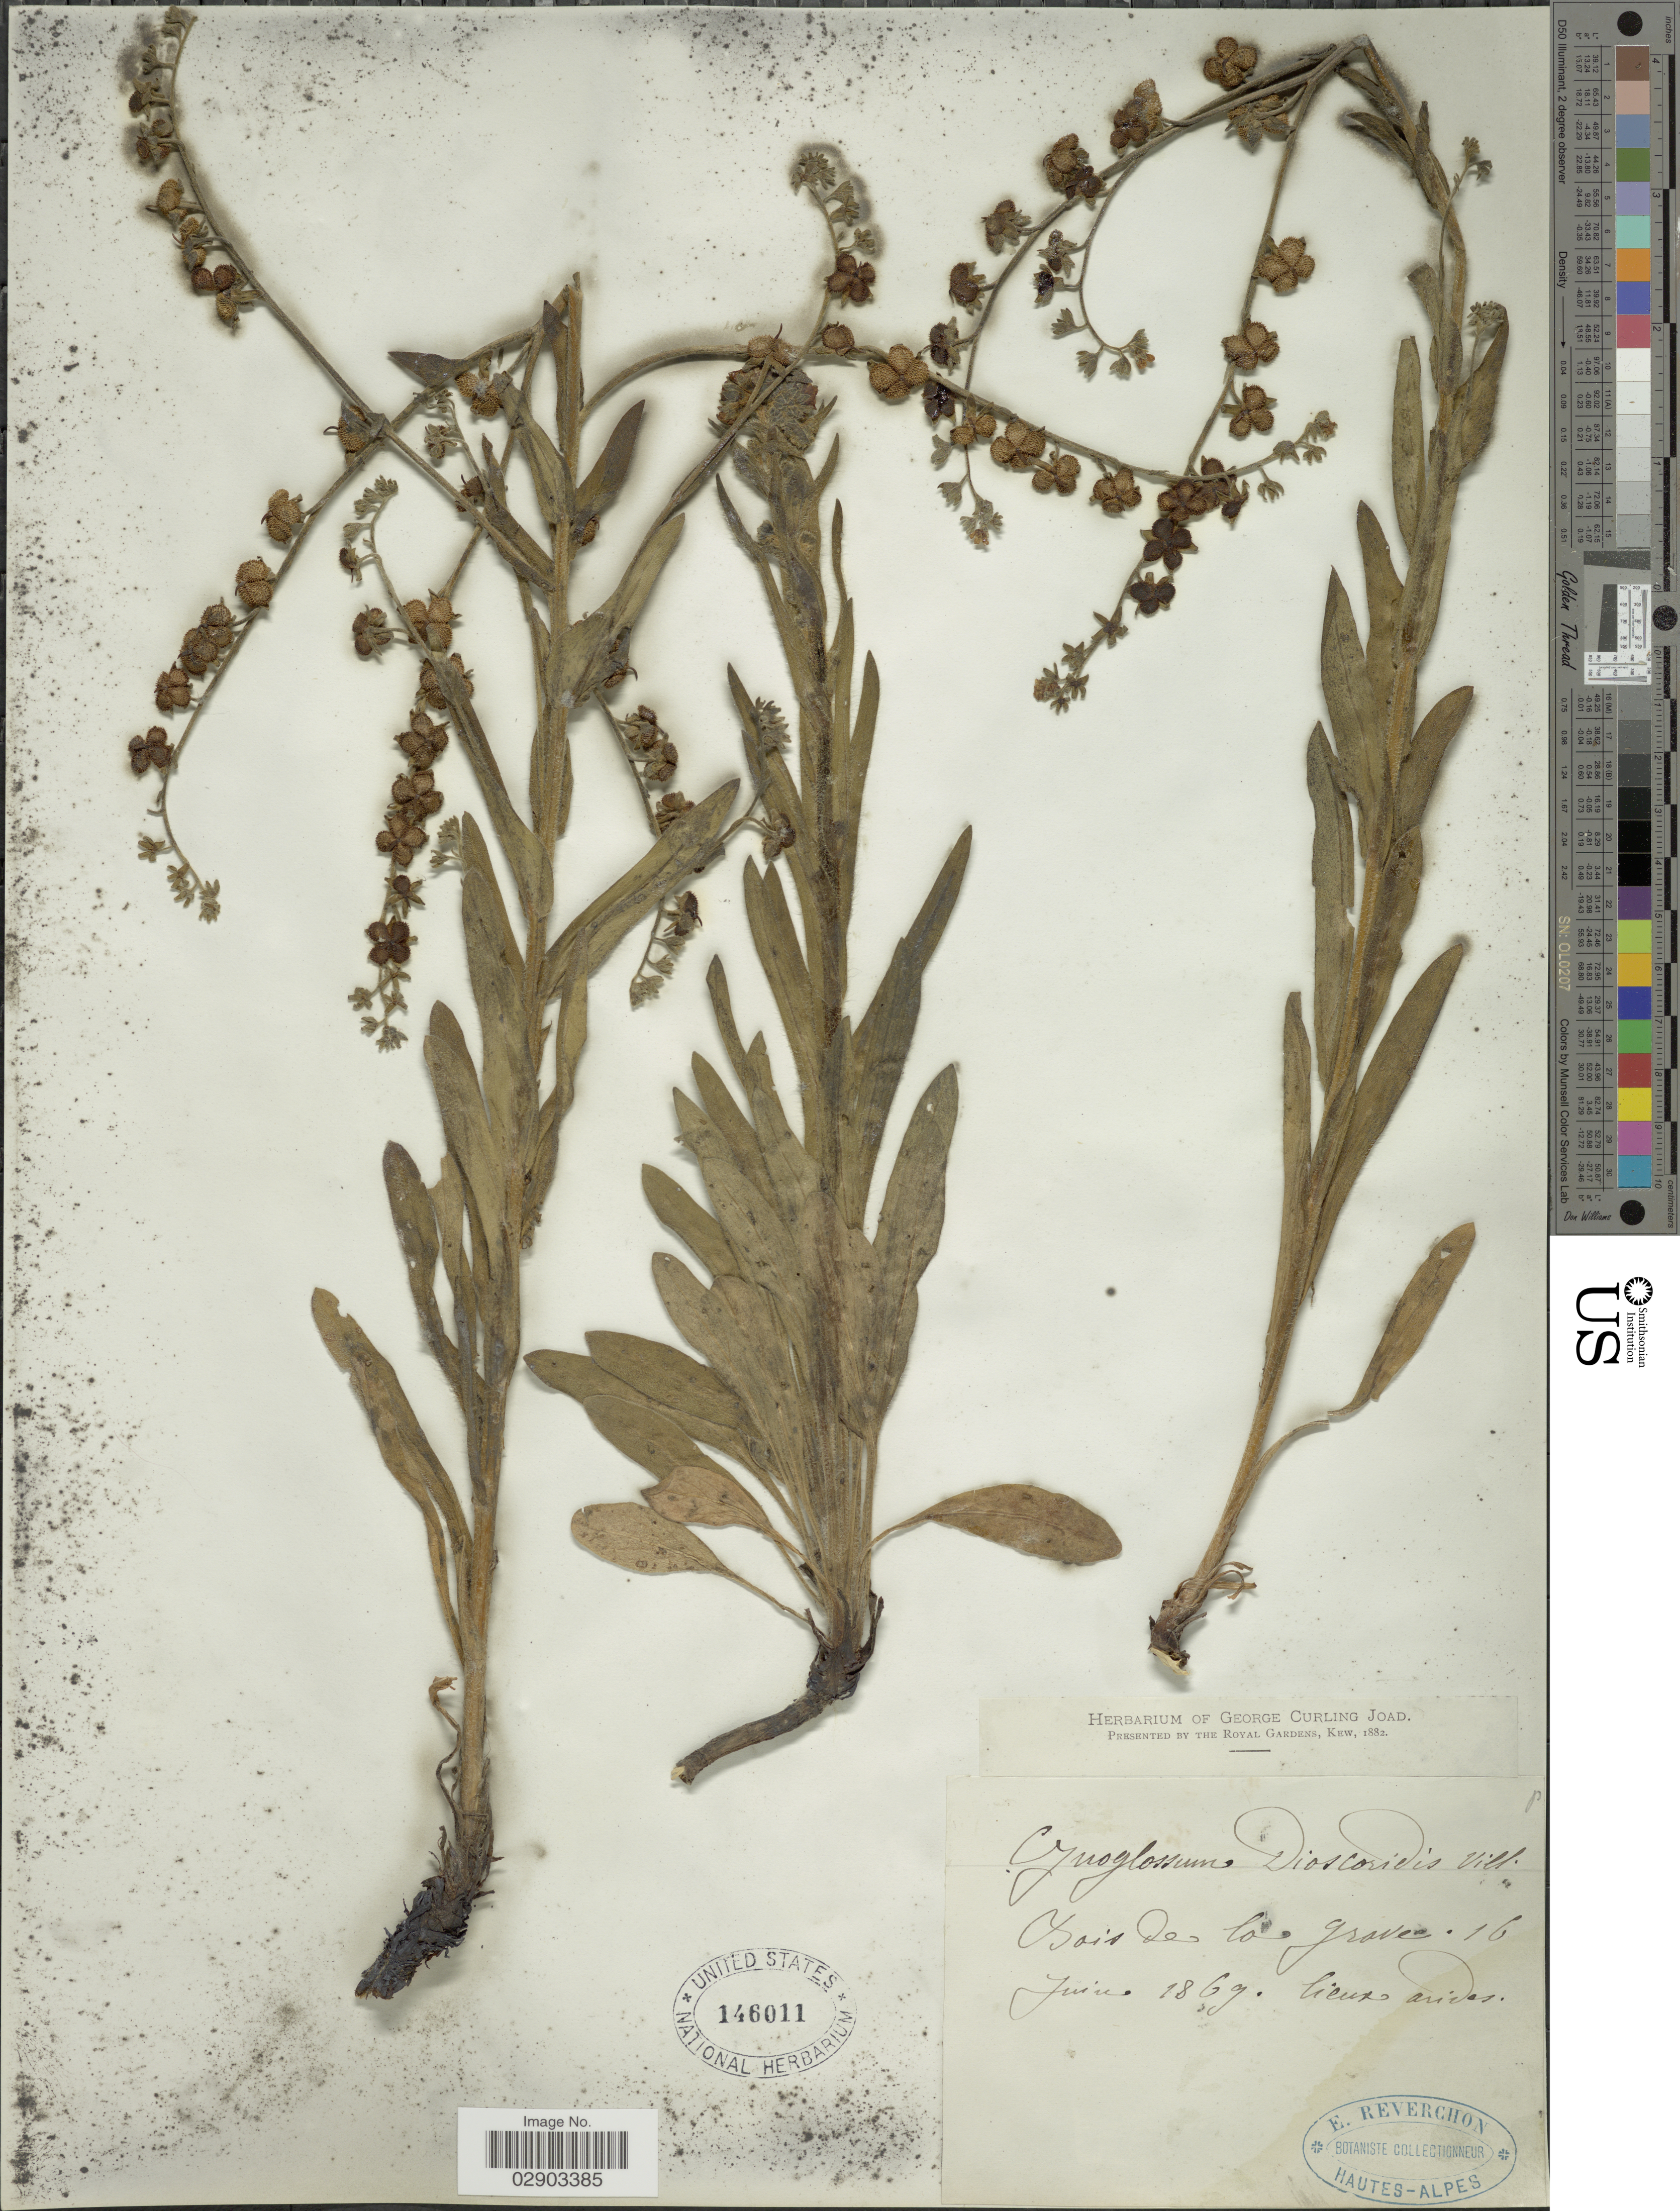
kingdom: Plantae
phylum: Tracheophyta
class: Magnoliopsida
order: Boraginales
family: Boraginaceae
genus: Cynoglossum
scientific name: Cynoglossum dioscoridis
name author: Vill.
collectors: E. Reverchon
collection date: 1869-06-16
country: France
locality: Bois des la Grave, lieux andes.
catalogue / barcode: US 146011